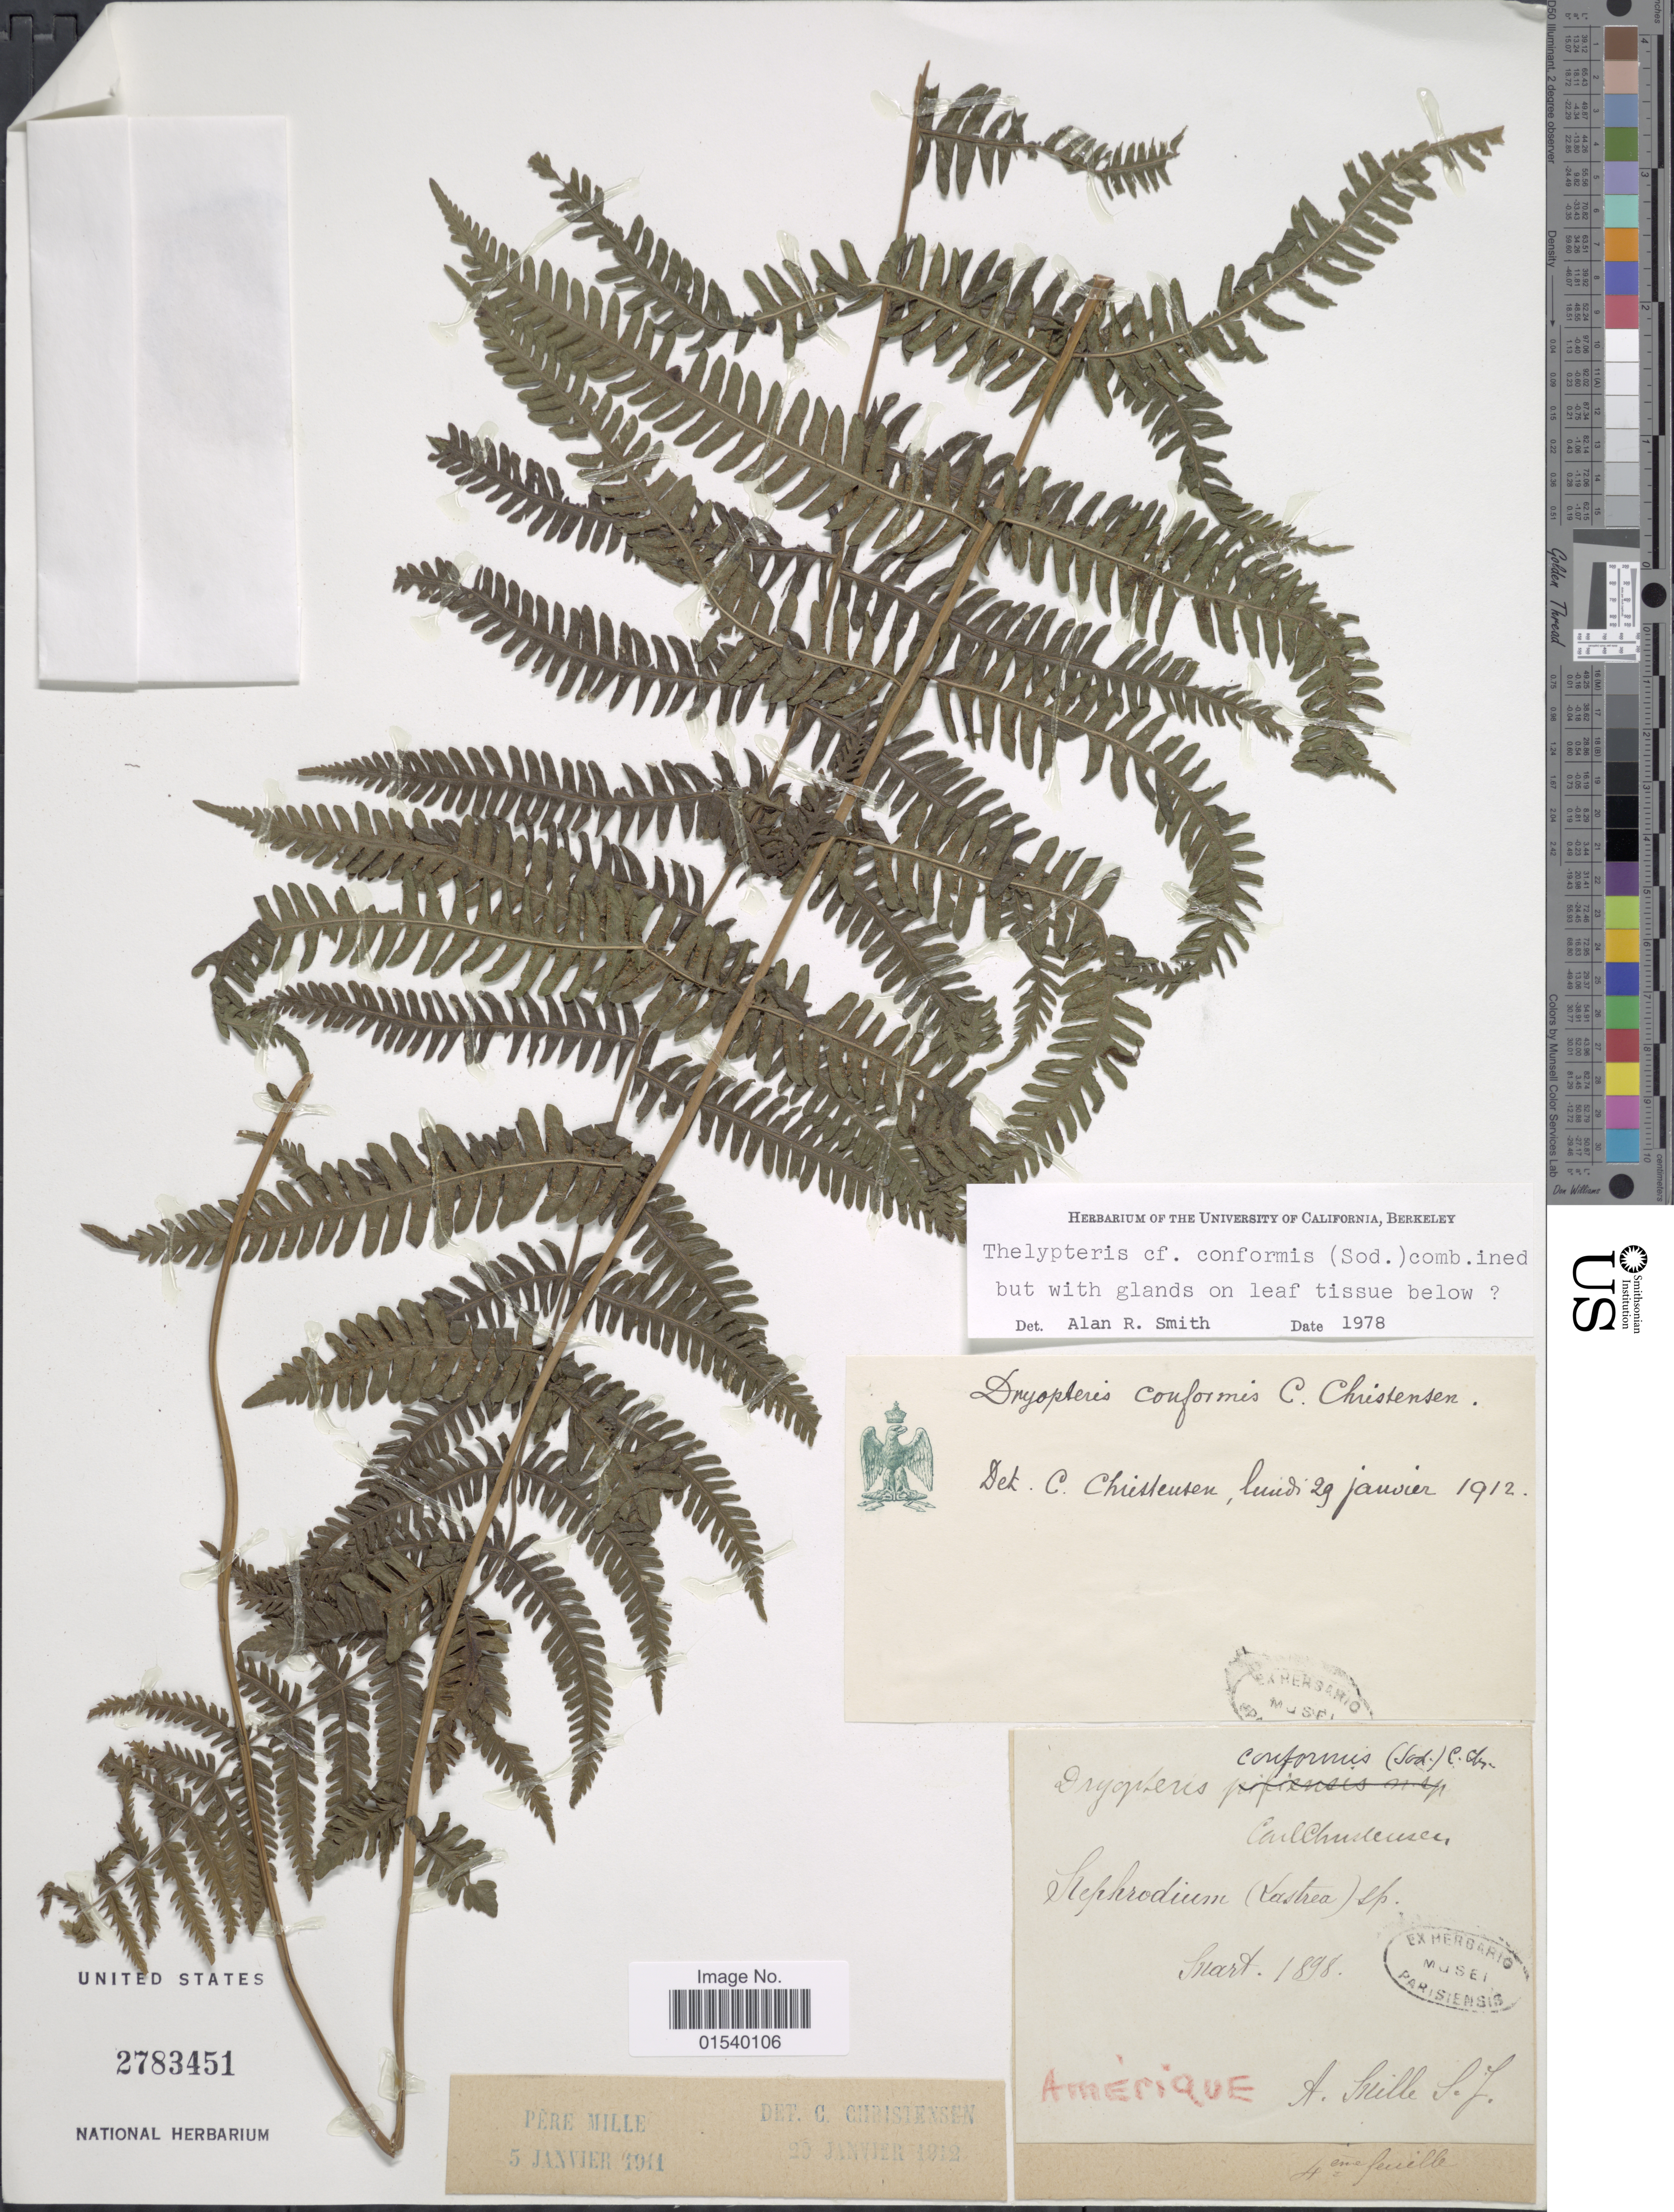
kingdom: Plantae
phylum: Tracheophyta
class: Polypodiopsida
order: Polypodiales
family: Thelypteridaceae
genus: Amauropelta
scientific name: Amauropelta conformis (Sodiro) comb. nov., ined. 2015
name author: (Sodiro)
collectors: A. Mille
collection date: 1898-03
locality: Amerique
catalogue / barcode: US 2783451